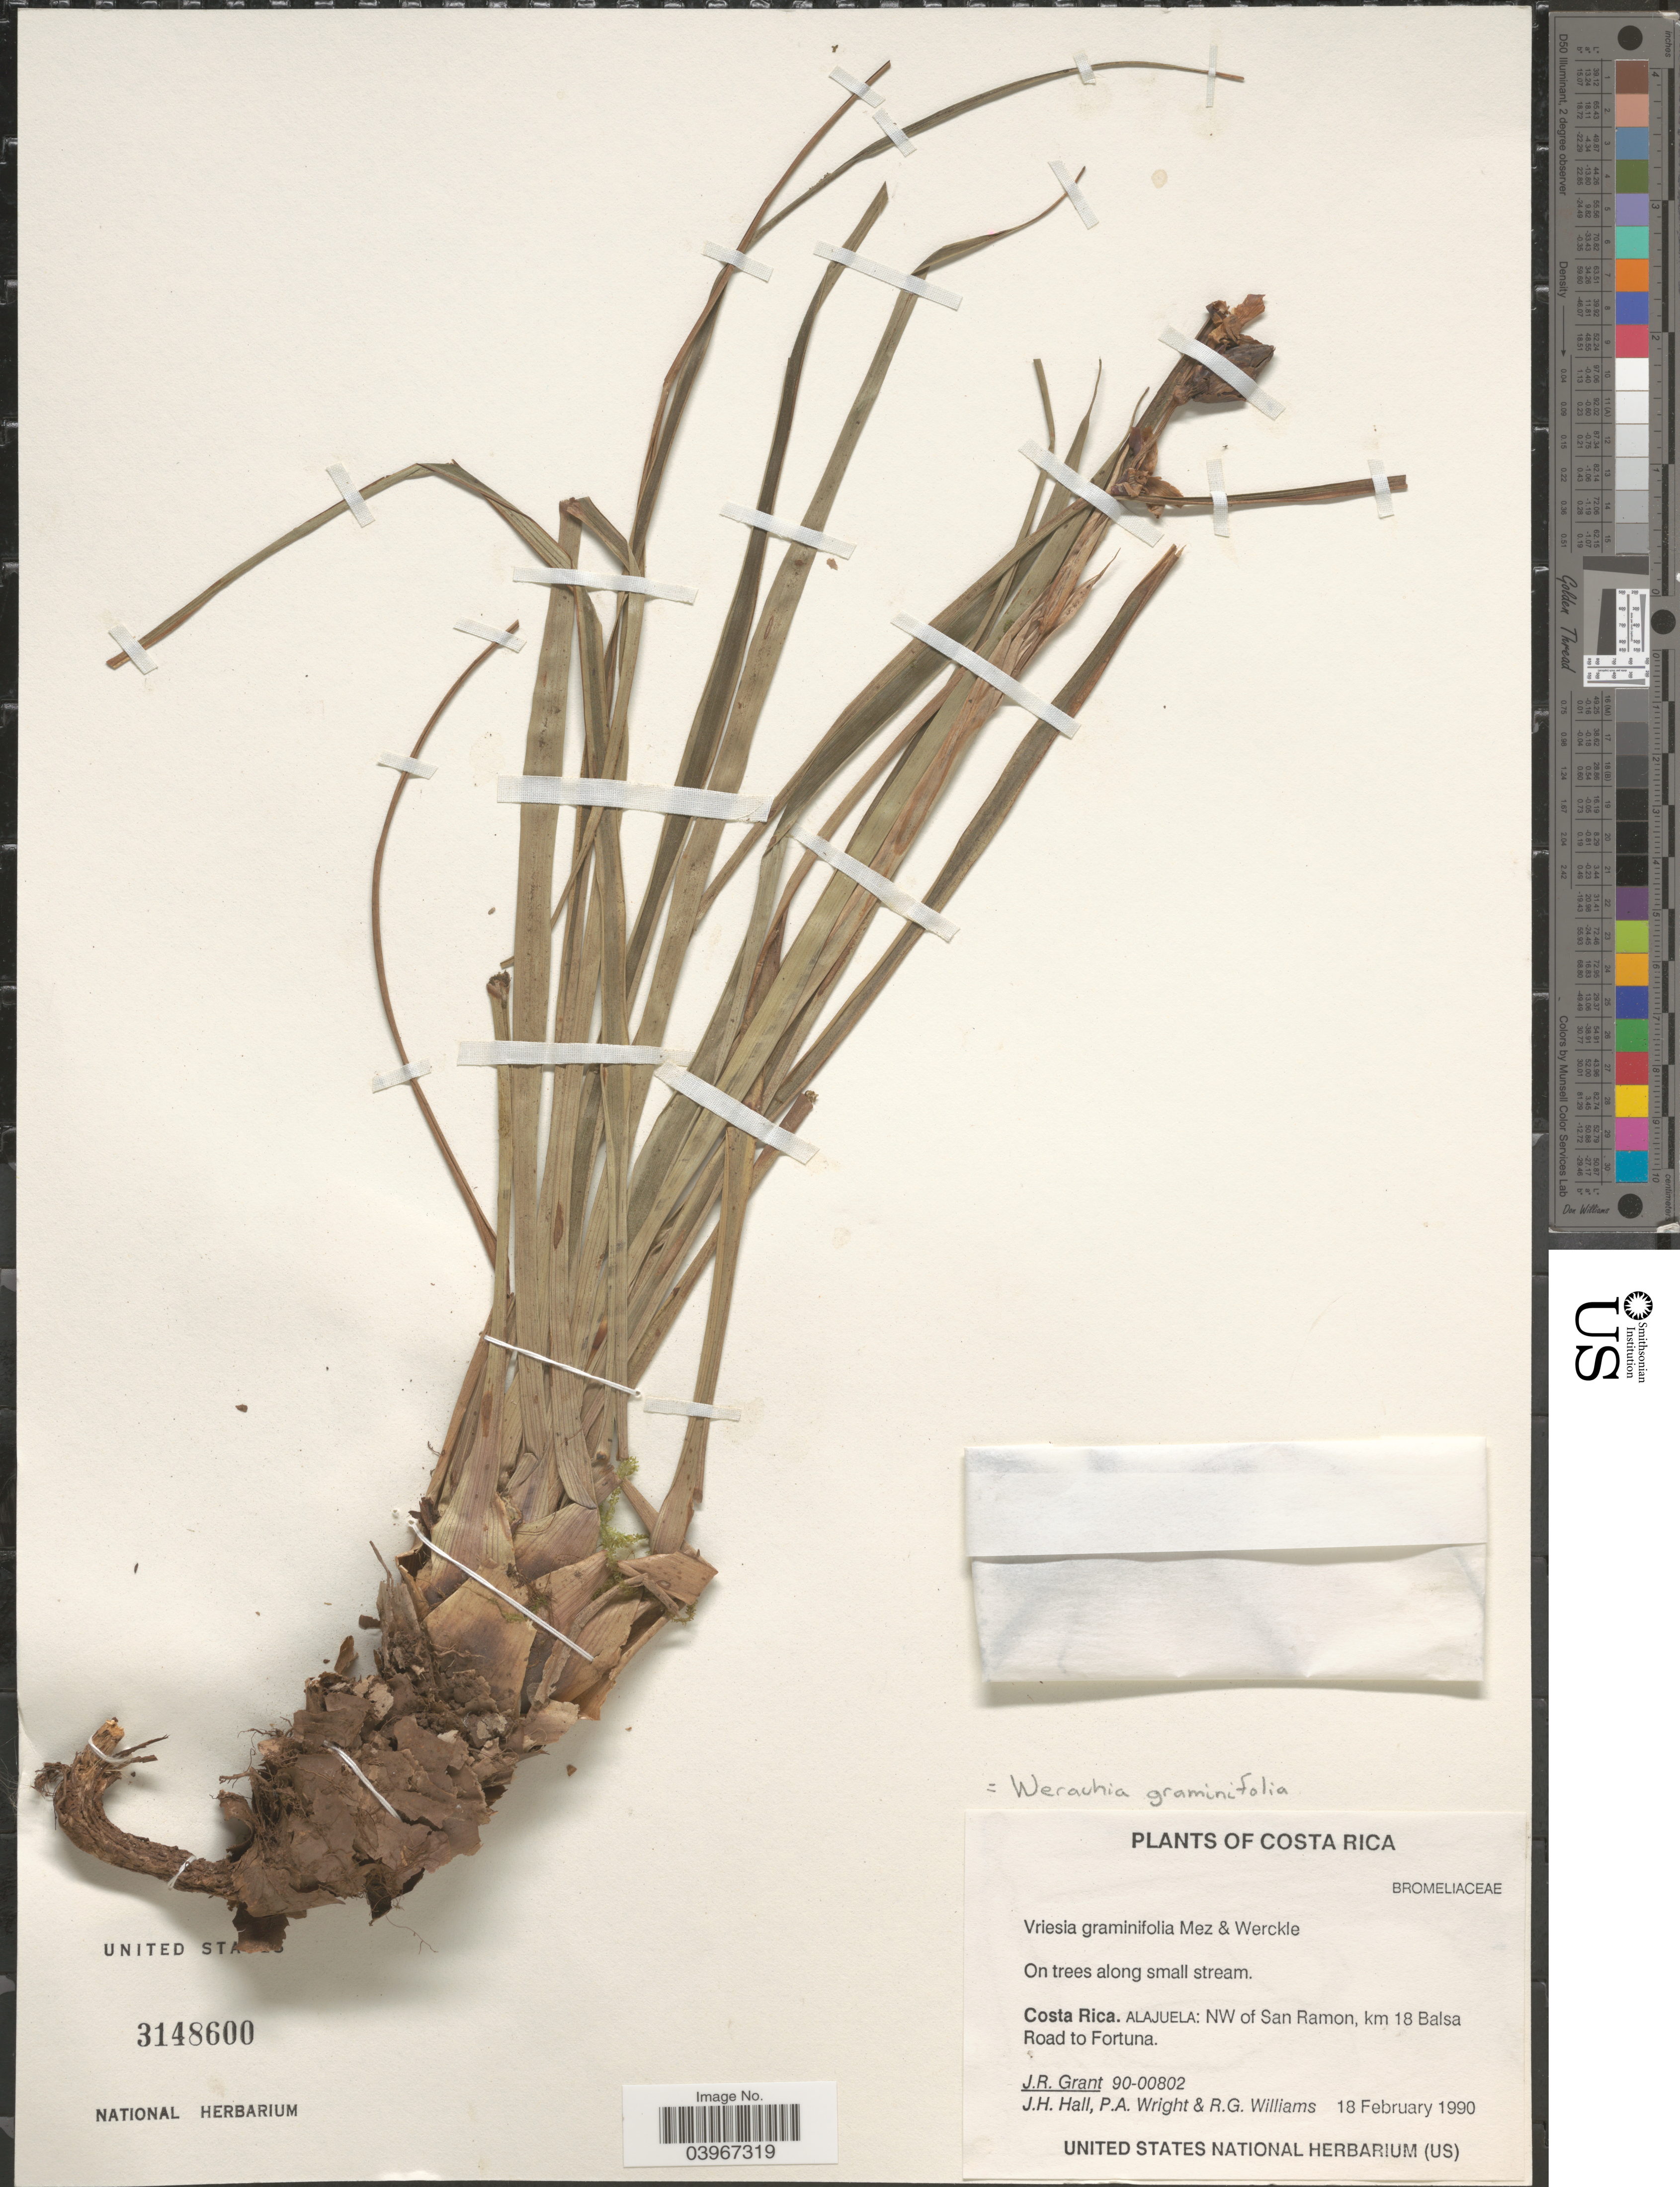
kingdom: Plantae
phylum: Tracheophyta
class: Liliopsida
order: Poales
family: Bromeliaceae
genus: Werauhia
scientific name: Werauhia graminifolia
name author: (Mez & Wercklé) J.R. Grant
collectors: J. Grant, J. Hall, P. A. Wright & R. G. Williams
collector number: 90-00802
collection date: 1990-02-18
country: Costa Rica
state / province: Alajuela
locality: NW of San Ramon, km 18 Balsa Road to Fortuna.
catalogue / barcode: US 3148600